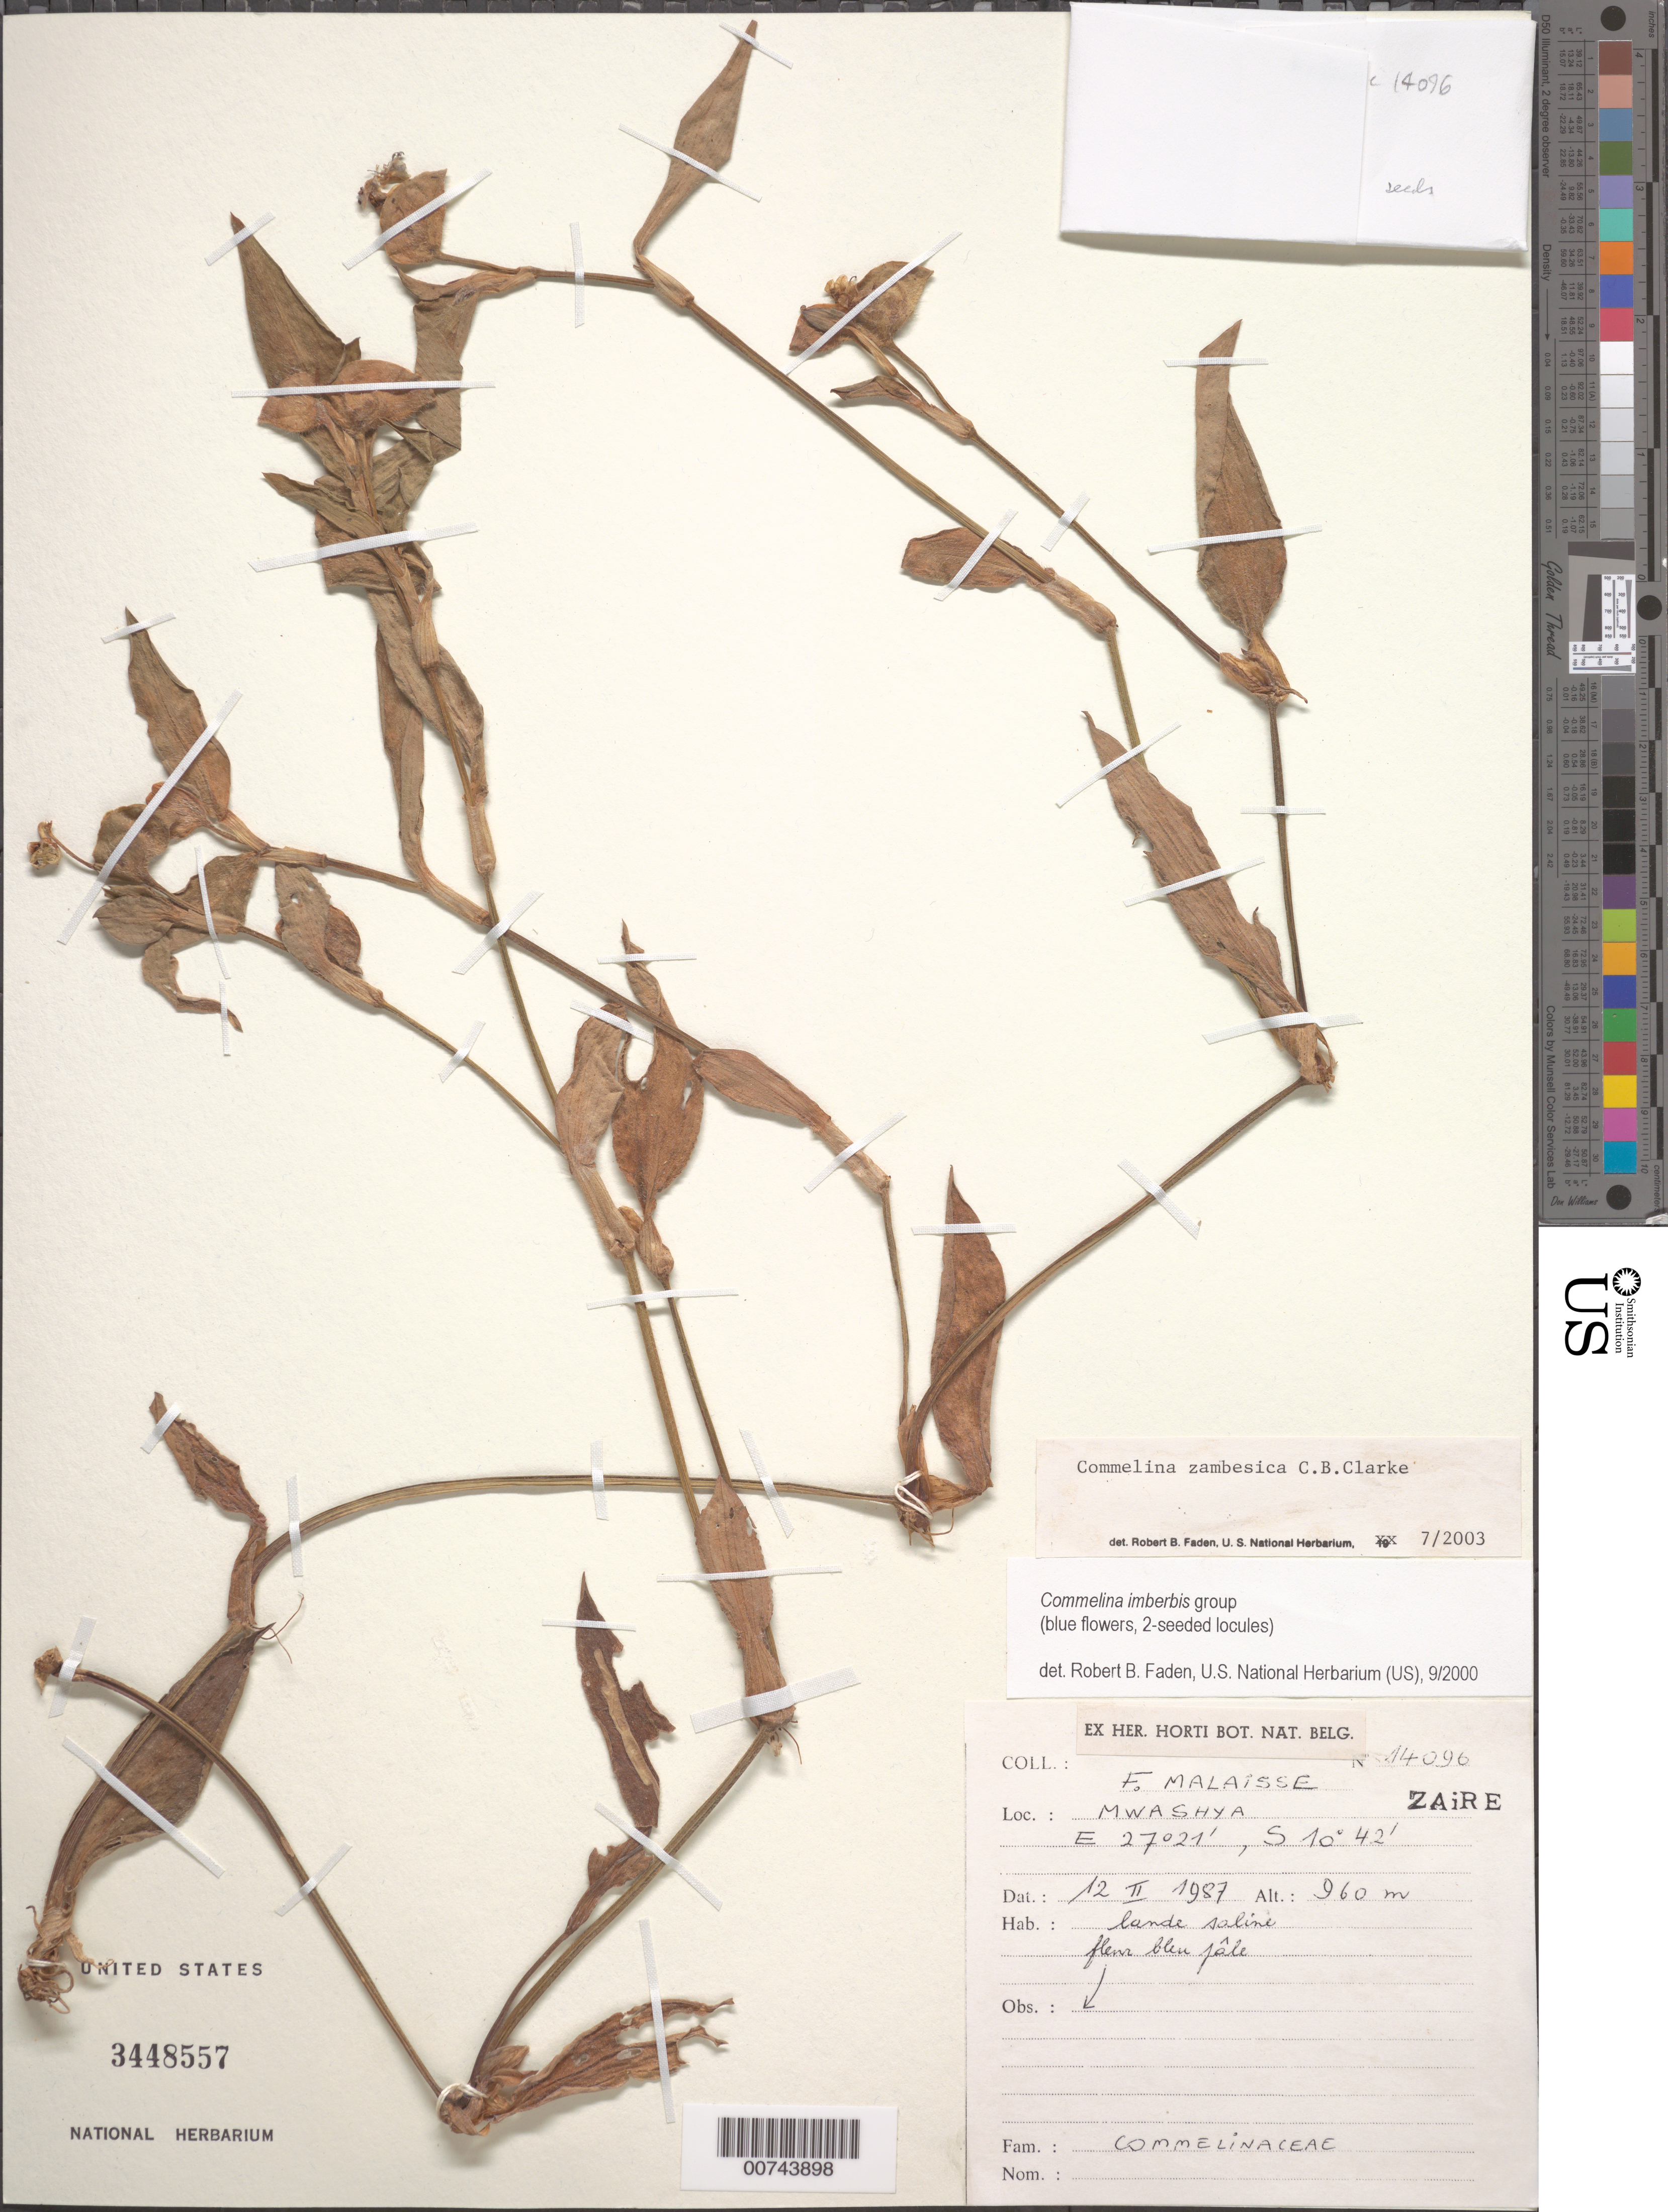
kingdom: Plantae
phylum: Tracheophyta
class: Liliopsida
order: Commelinales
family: Commelinaceae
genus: Commelina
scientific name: Commelina zambesica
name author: C.B. Clarke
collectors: F. Malaisse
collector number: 14096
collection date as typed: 12 Feb 1987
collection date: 1987-02-12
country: Congo, Democratic Republic of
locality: Mwashya.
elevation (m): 960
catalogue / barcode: US 3448557